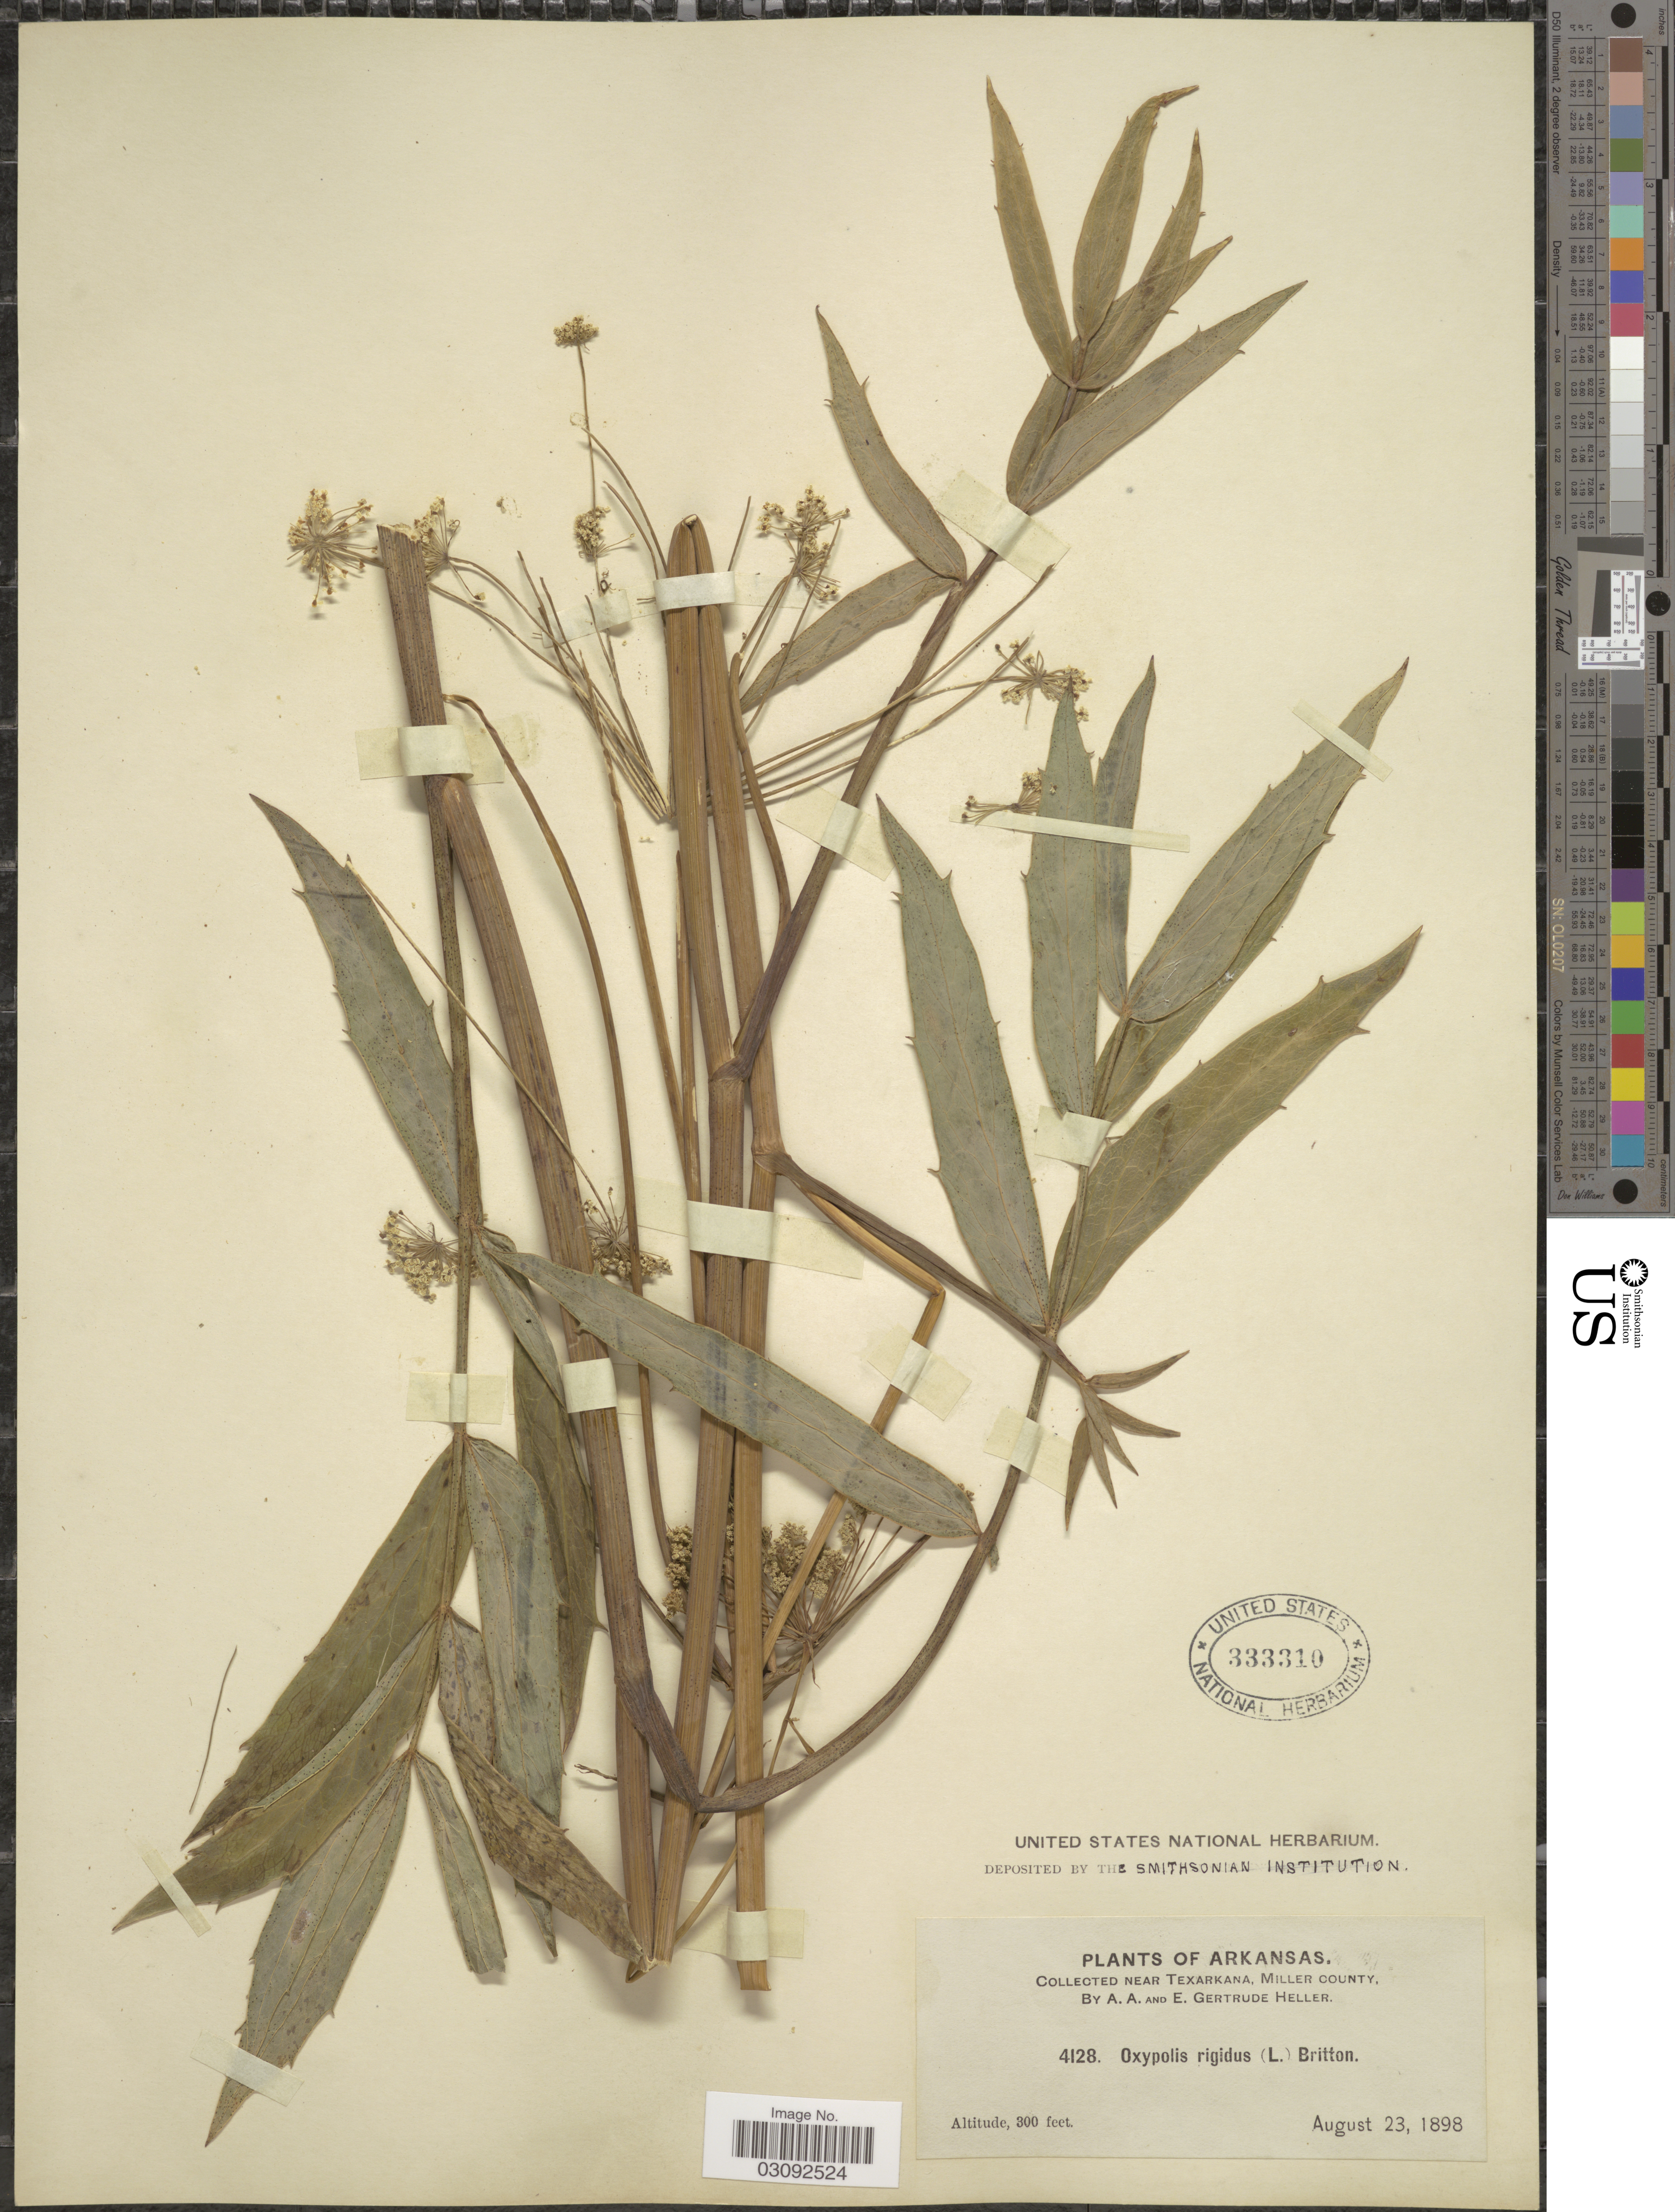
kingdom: Plantae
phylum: Tracheophyta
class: Magnoliopsida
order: Apiales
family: Apiaceae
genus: Oxypolis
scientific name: Oxypolis rigidior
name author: (L.) Raf.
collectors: A. A. Heller & E. G. Heller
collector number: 4128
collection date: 1898-08-23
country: United States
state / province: Arkansas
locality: Near Texarkan, Miller County.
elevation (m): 91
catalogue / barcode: US 333310